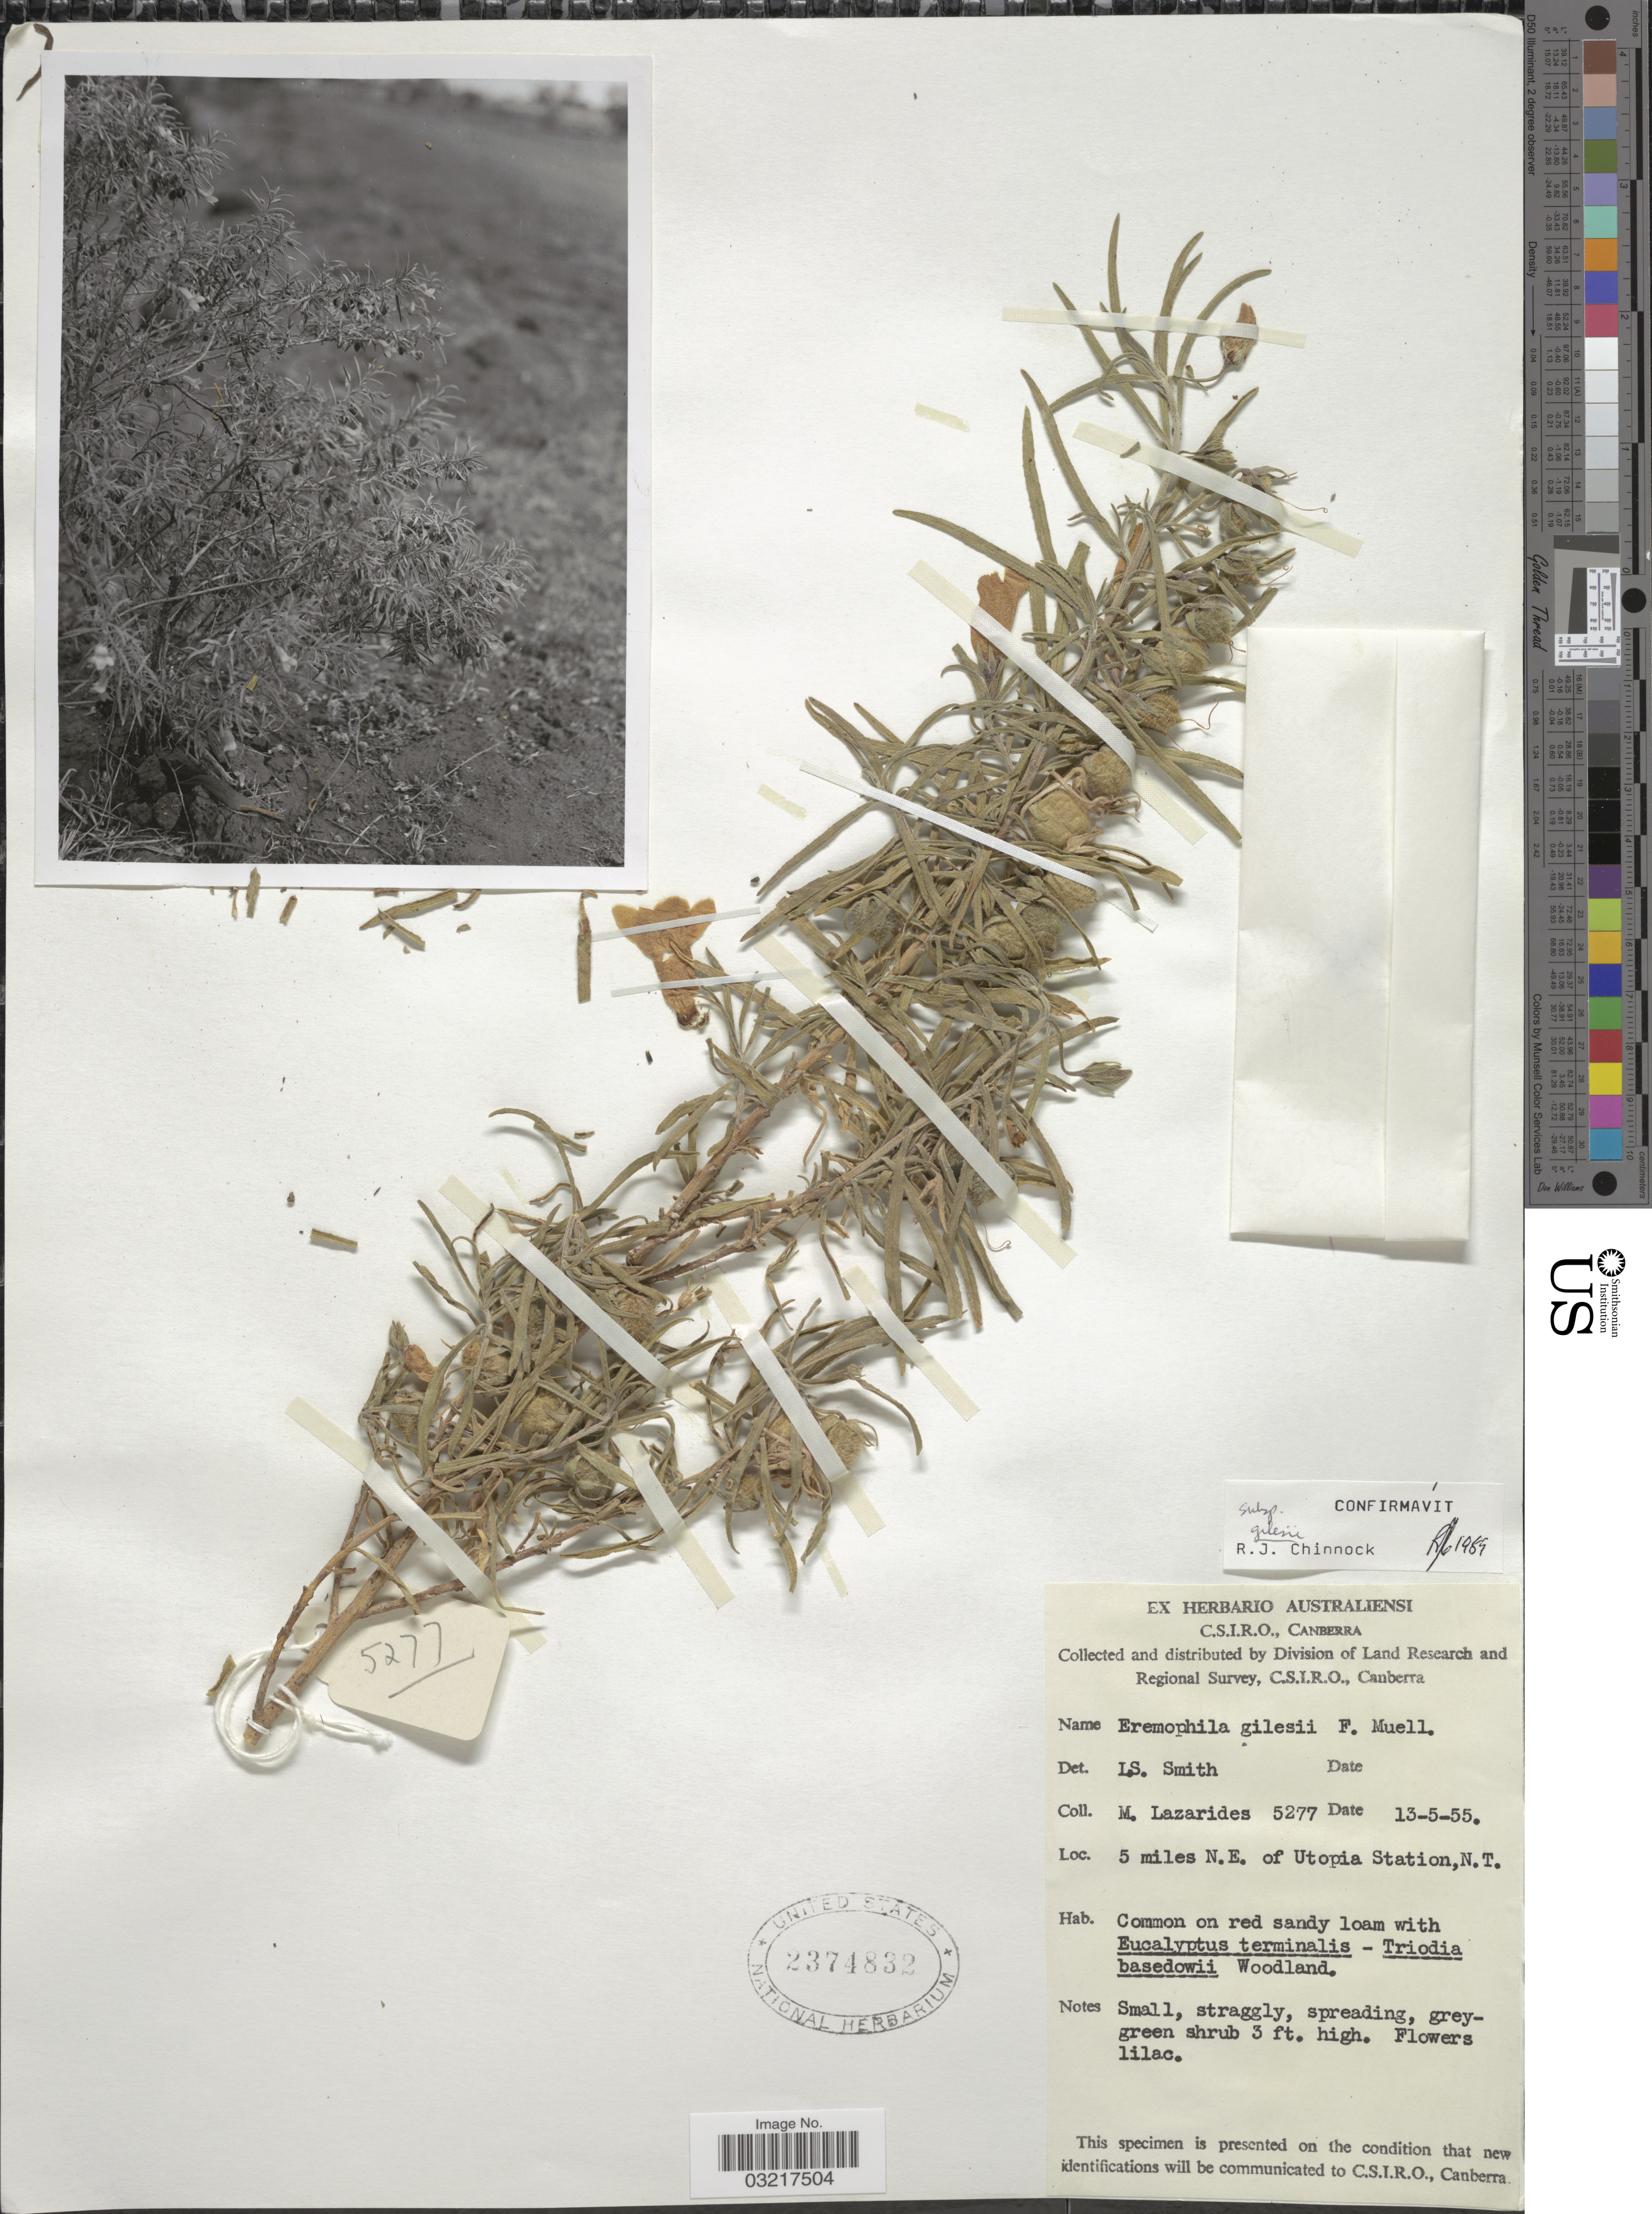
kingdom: Plantae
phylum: Tracheophyta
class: Magnoliopsida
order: Lamiales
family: Scrophulariaceae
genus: Eremophila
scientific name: Eremophila gilesii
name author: F. Muell.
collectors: M. Lazarides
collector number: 5277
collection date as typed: Transcribed d/m/y: 13/5/55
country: Australia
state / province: Northern Territory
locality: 5 miles N.E. of Utopia Staion,N.T.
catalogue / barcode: US 2374832